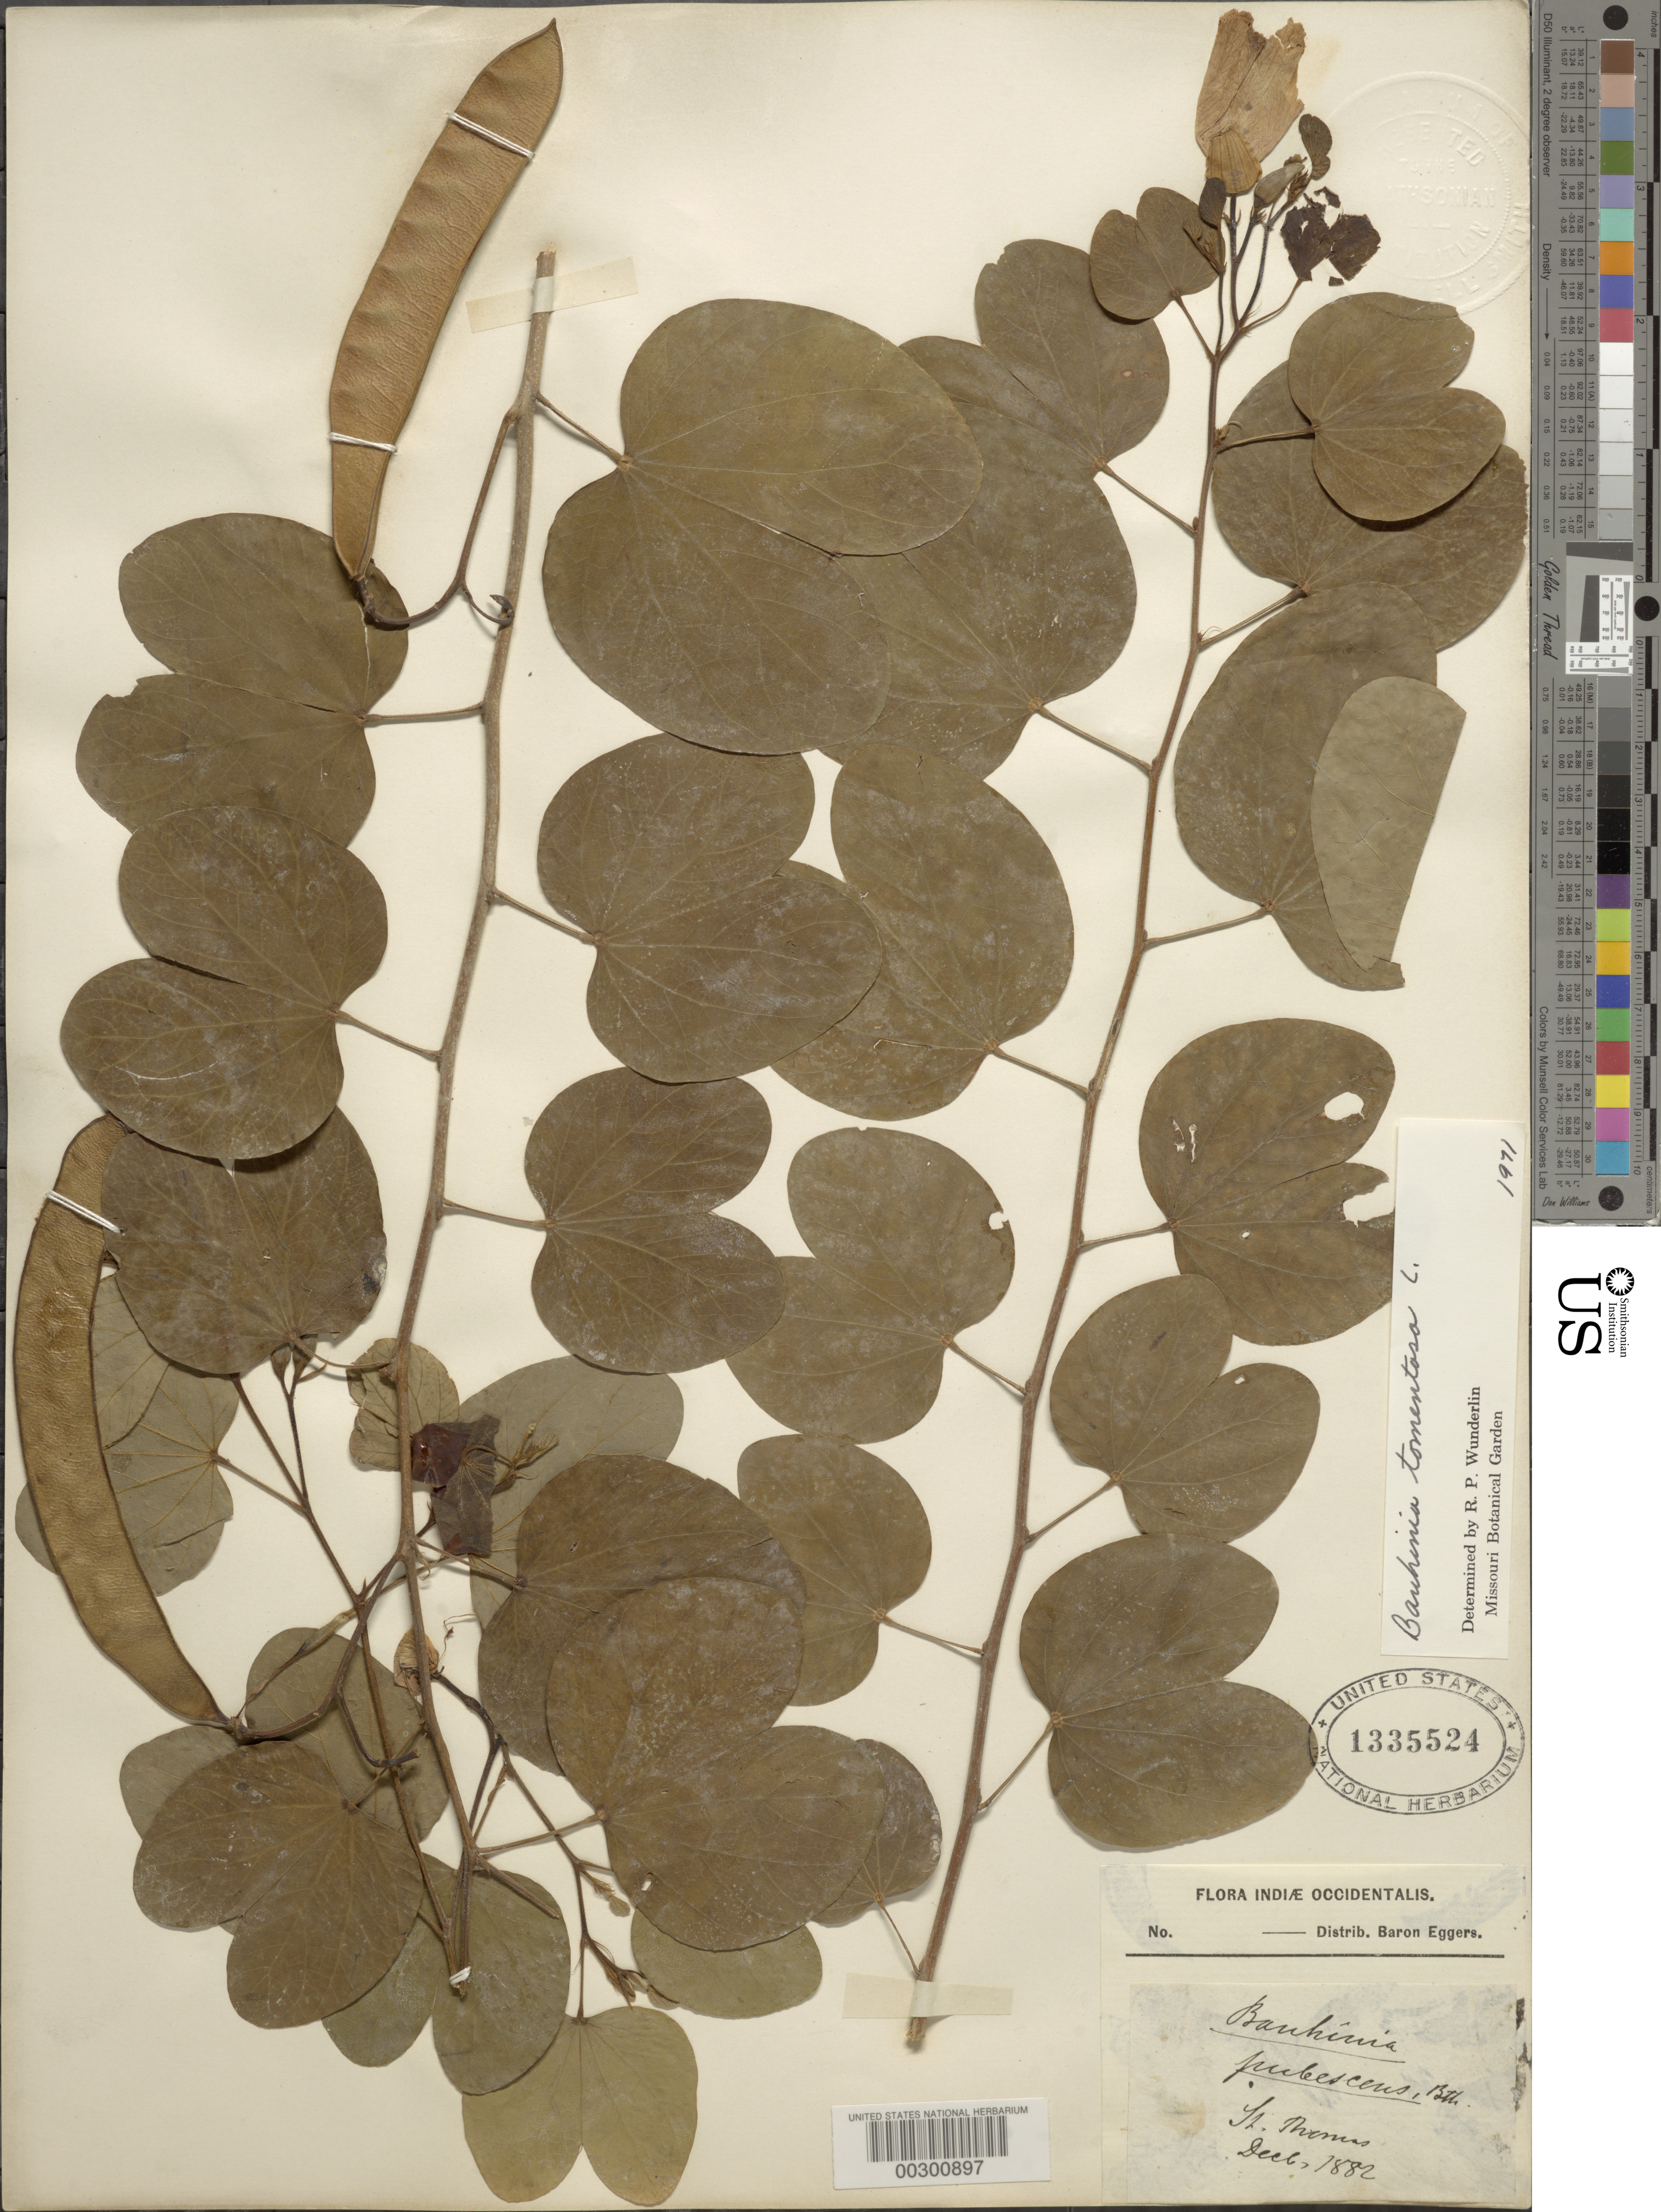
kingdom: Plantae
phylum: Tracheophyta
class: Magnoliopsida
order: Fabales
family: Fabaceae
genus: Bauhinia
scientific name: Bauhinia tomentosa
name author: L.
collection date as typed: Dec 1882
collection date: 1882-12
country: U.S. Virgin Islands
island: St. Thomas Island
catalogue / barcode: US 1335524